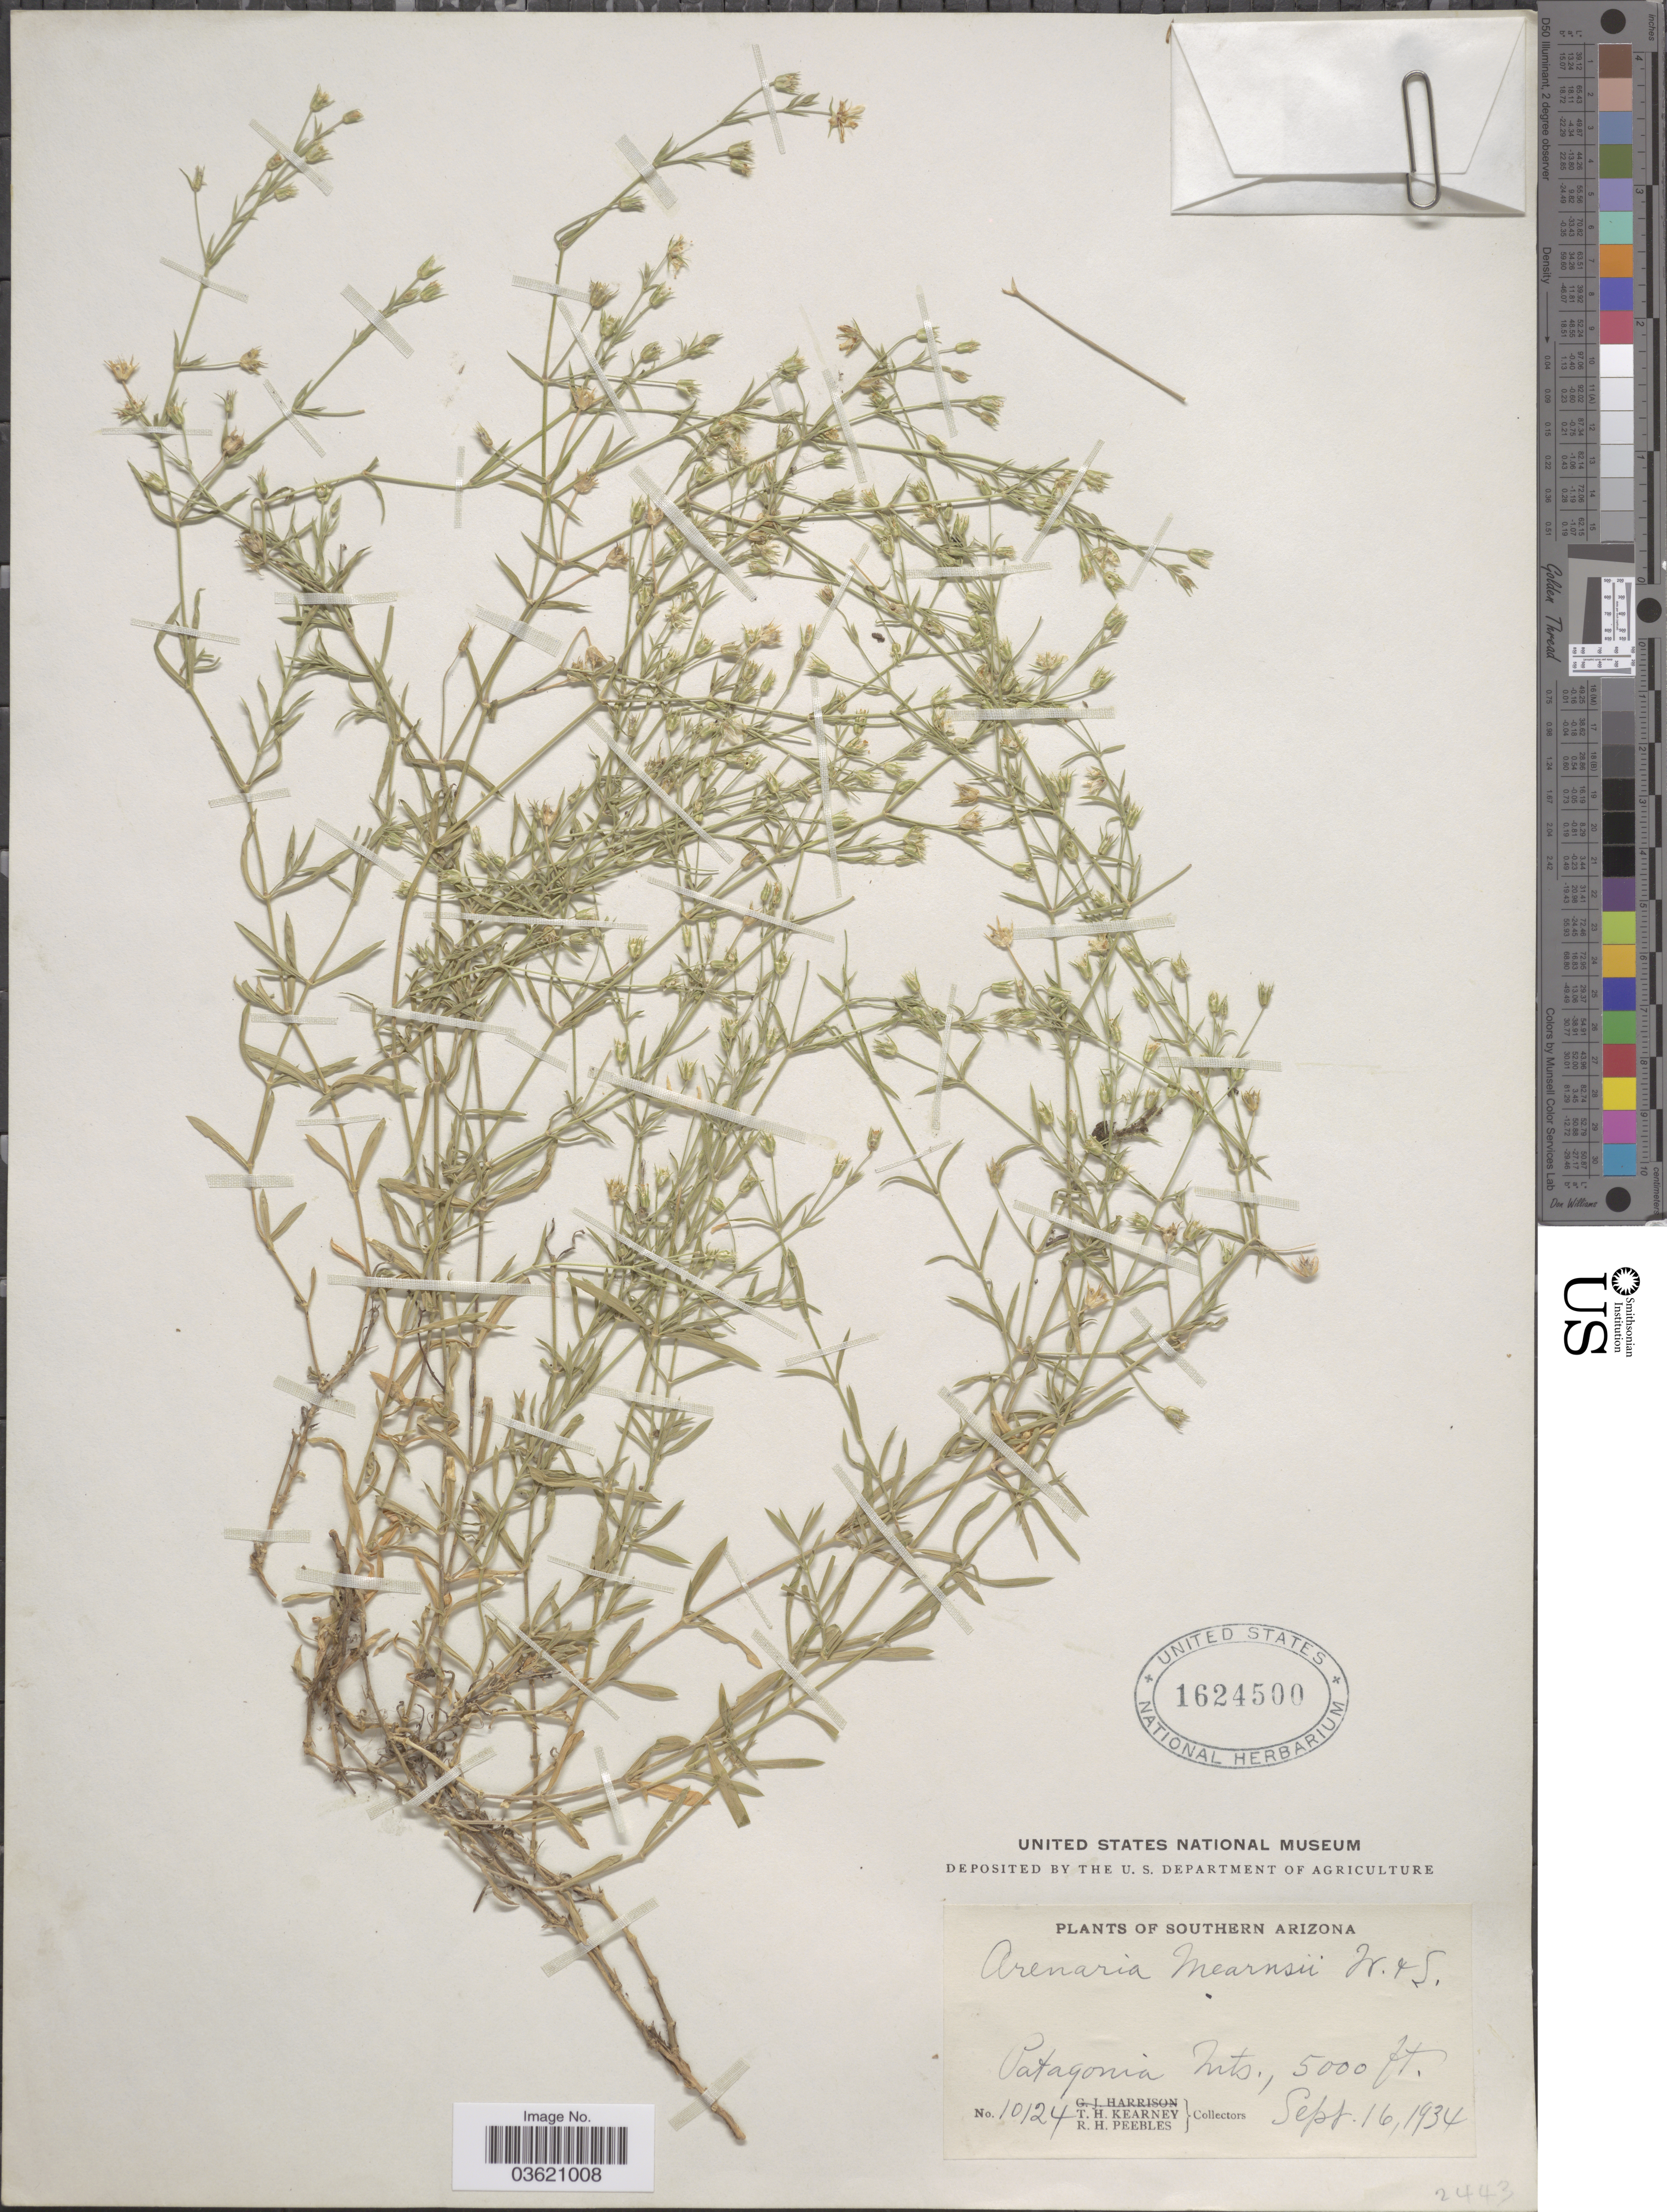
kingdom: Plantae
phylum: Tracheophyta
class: Magnoliopsida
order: Caryophyllales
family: Caryophyllaceae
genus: Arenaria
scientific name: Arenaria mearnsii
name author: Wooton & Standl.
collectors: T. H. Kearney & R. H. Peebles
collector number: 10124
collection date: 1934-09-16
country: United States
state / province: Arizona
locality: Southern Arizona. Patagonia Mts.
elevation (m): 1524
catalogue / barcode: US 1624500